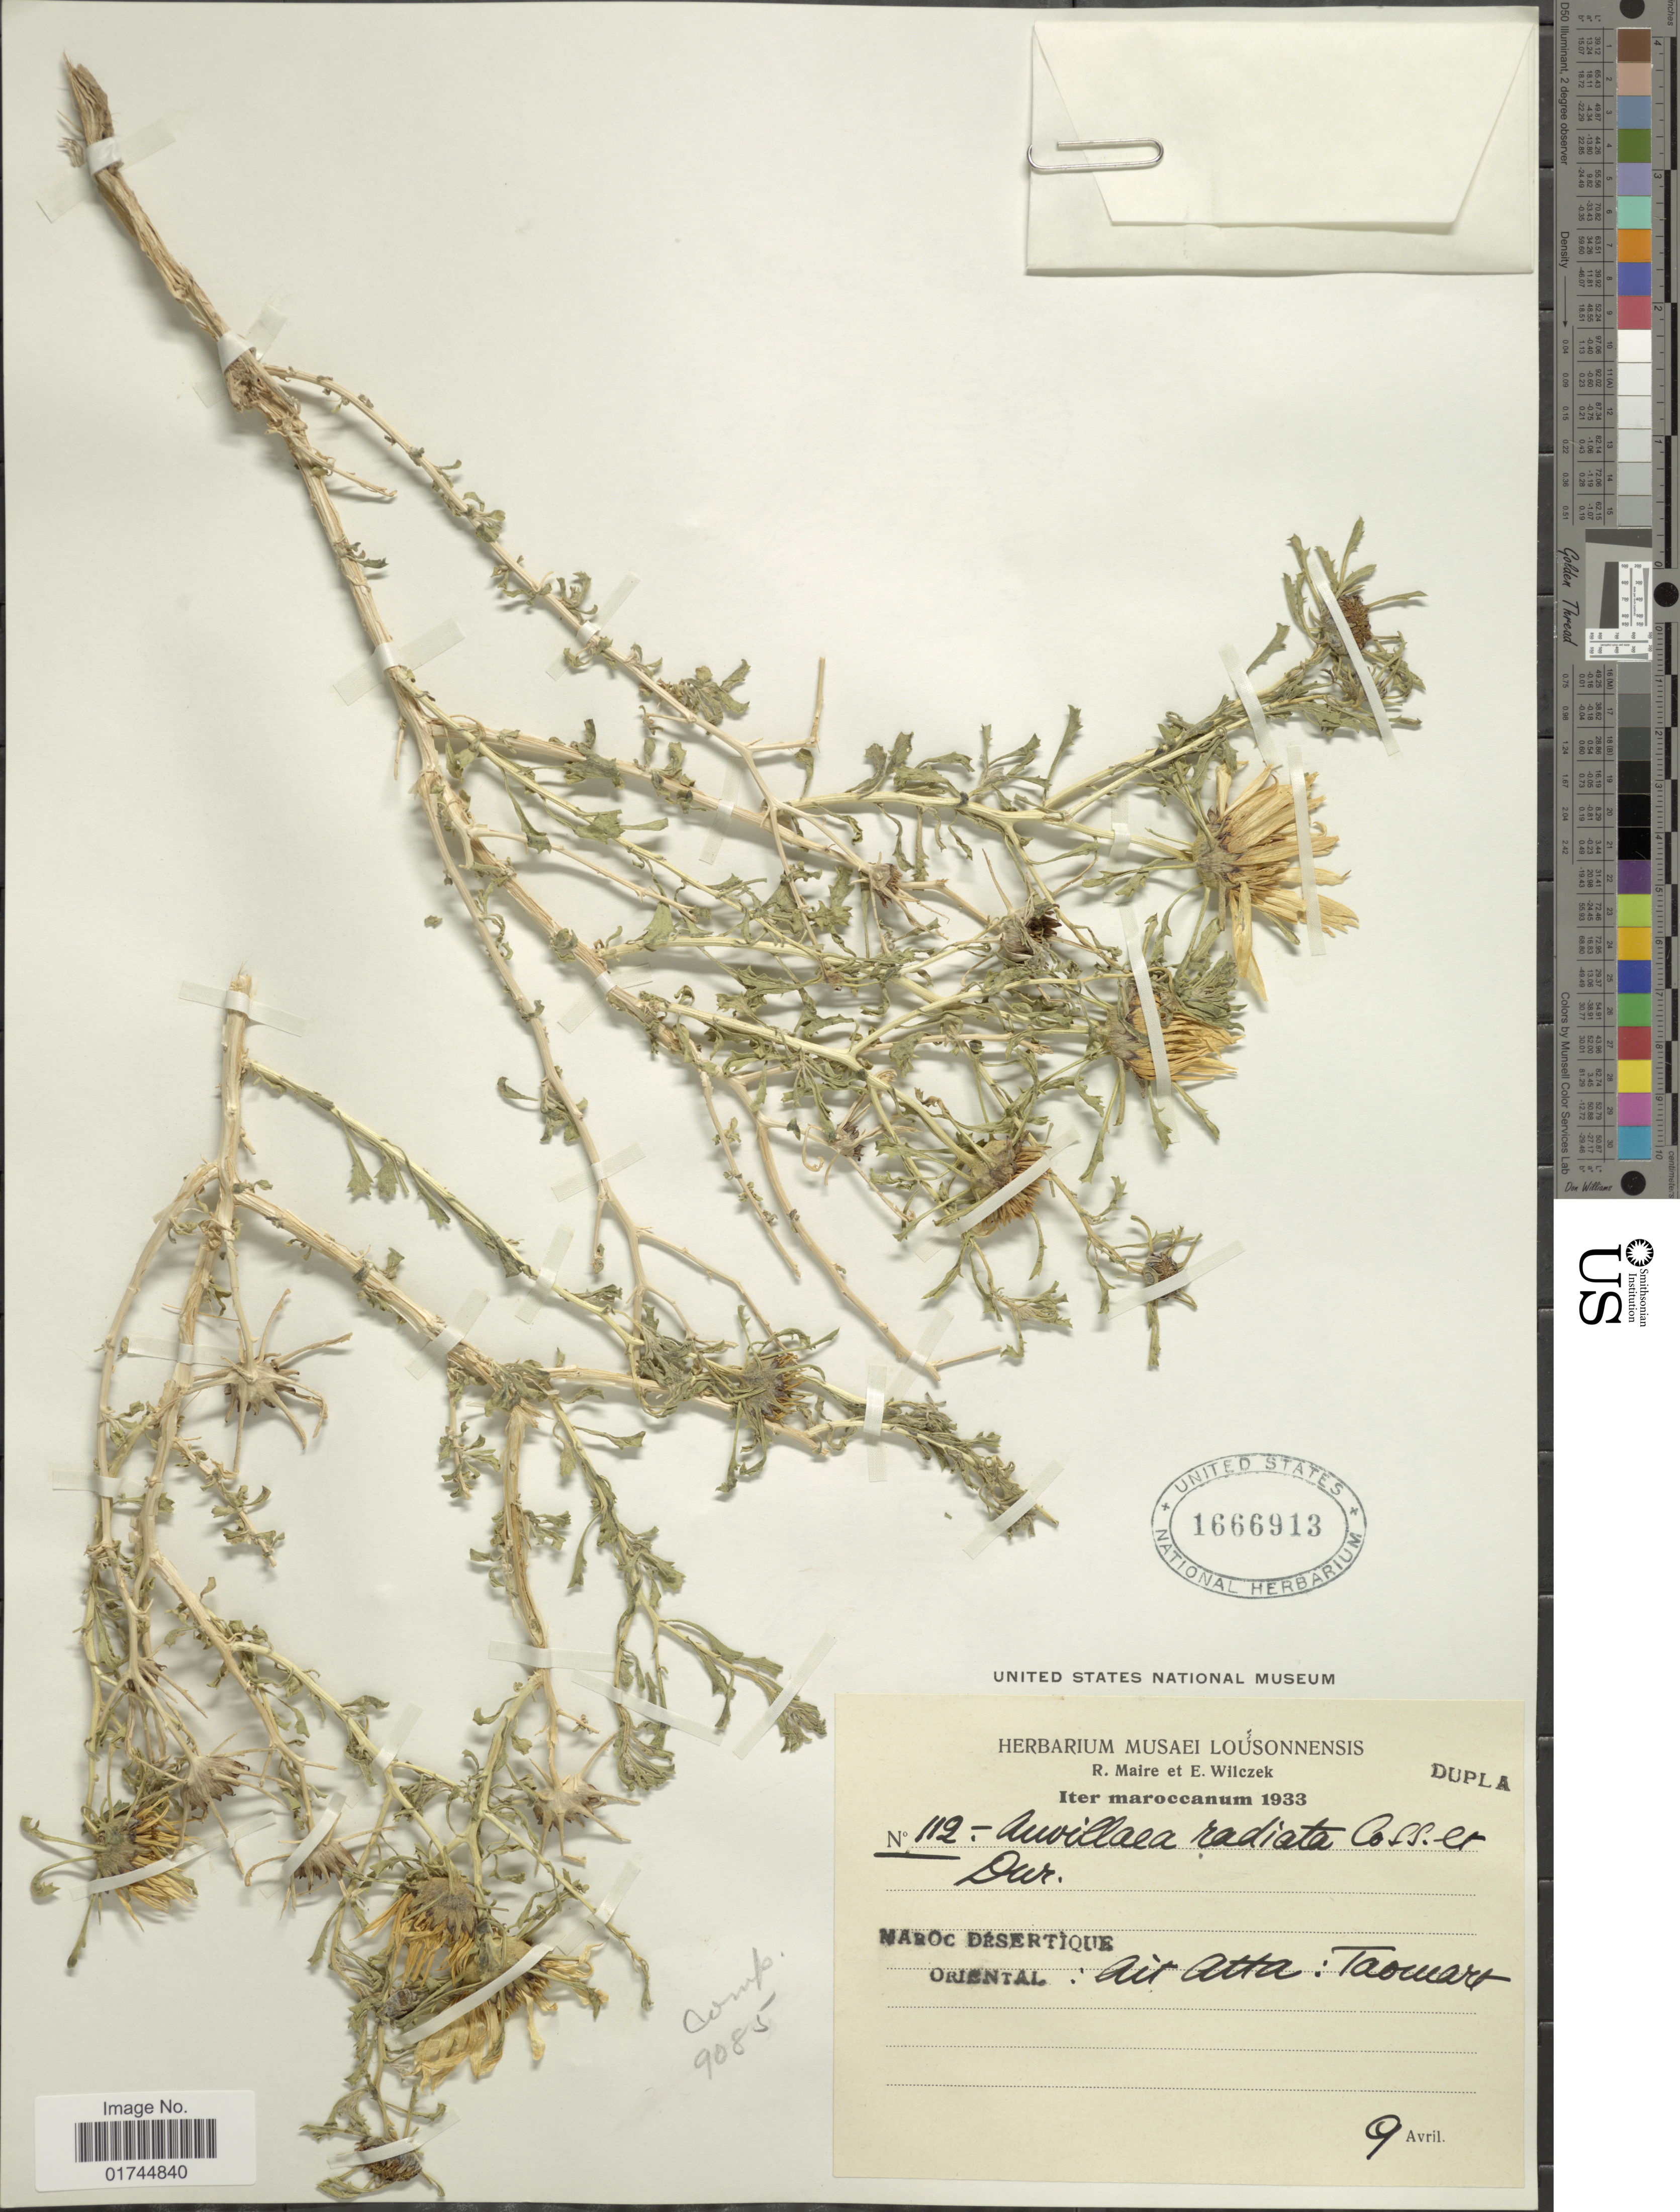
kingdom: Plantae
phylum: Tracheophyta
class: Magnoliopsida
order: Asterales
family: Asteraceae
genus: Anvillea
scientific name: Anvillea radiata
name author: Coss. & Durieu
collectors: R. C. Maire & E. Wilczek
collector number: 112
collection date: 1933-04-09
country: Morocco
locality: Oriental; Ait Atta: Taomart.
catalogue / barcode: US 1666913